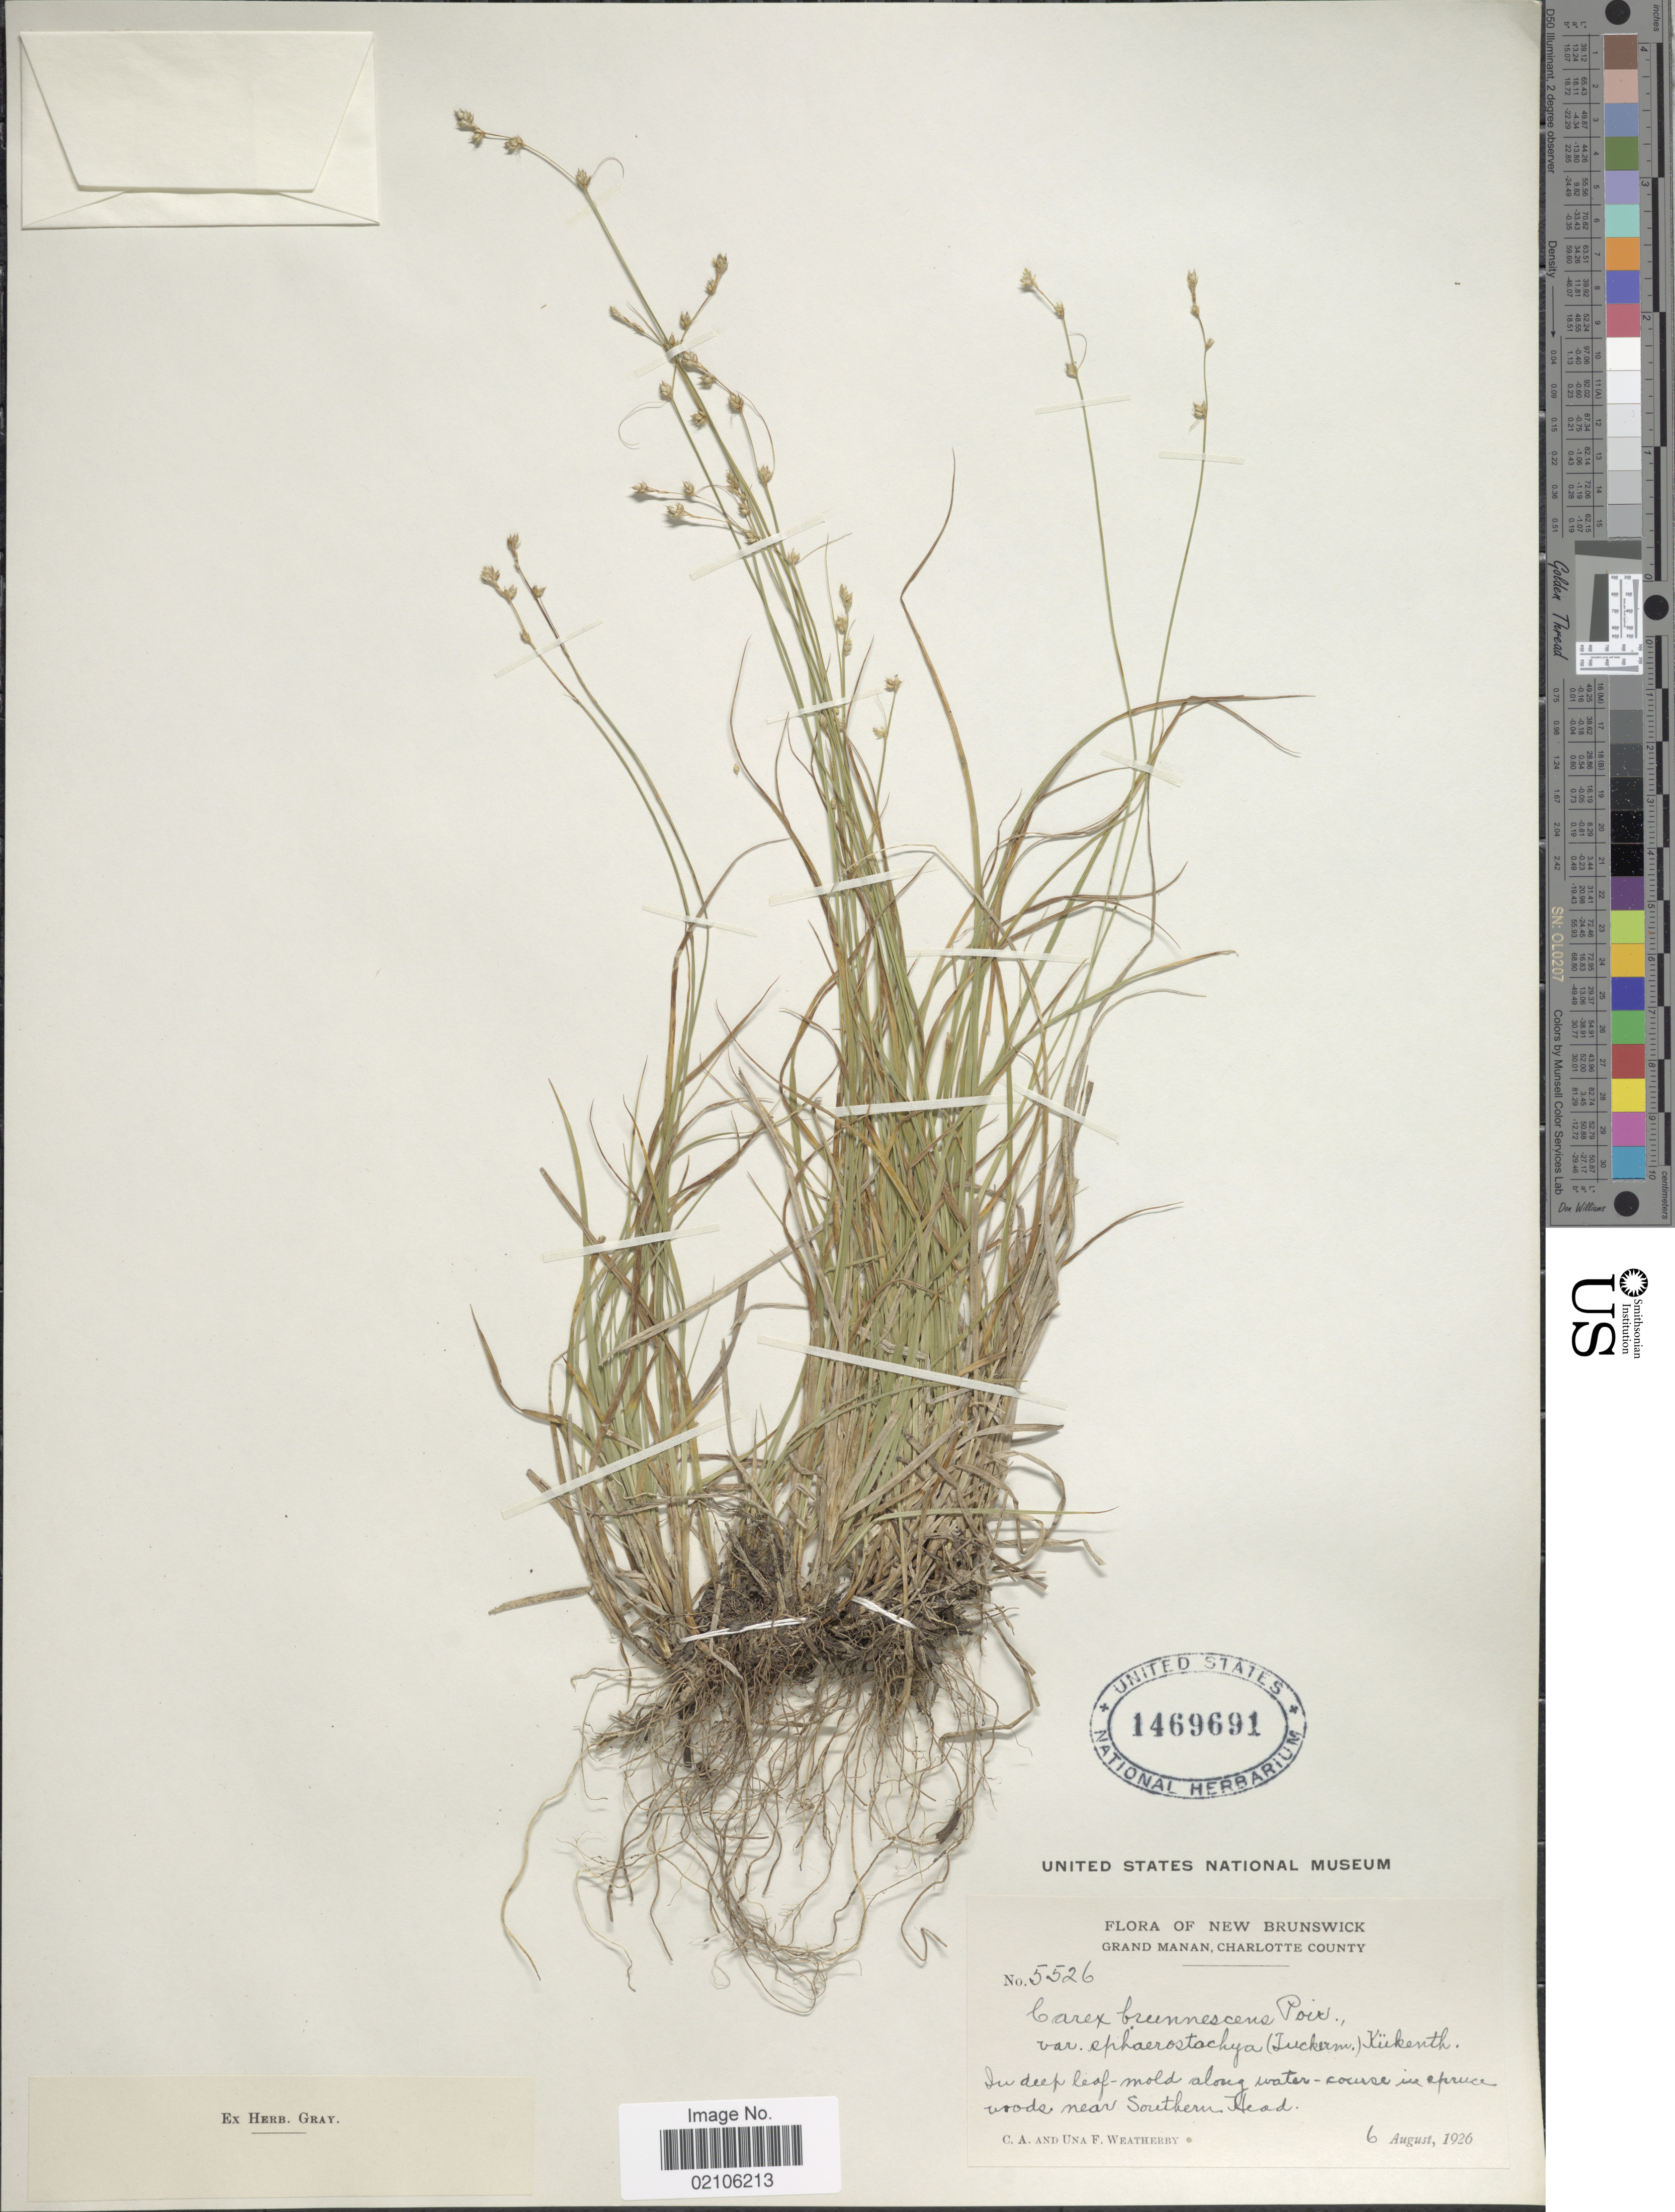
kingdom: Plantae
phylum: Tracheophyta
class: Liliopsida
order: Poales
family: Cyperaceae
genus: Carex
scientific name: Carex brunnescens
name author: (Pers.) Poir.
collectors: C. A. Weatherby & U. Weatherby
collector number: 5526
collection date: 1926-08-06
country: Canada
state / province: New Brunswick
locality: Grand Manan, Charlotte County, in deep leaf-mold along water-course in spruce woods near Southern Head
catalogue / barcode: US 1469691